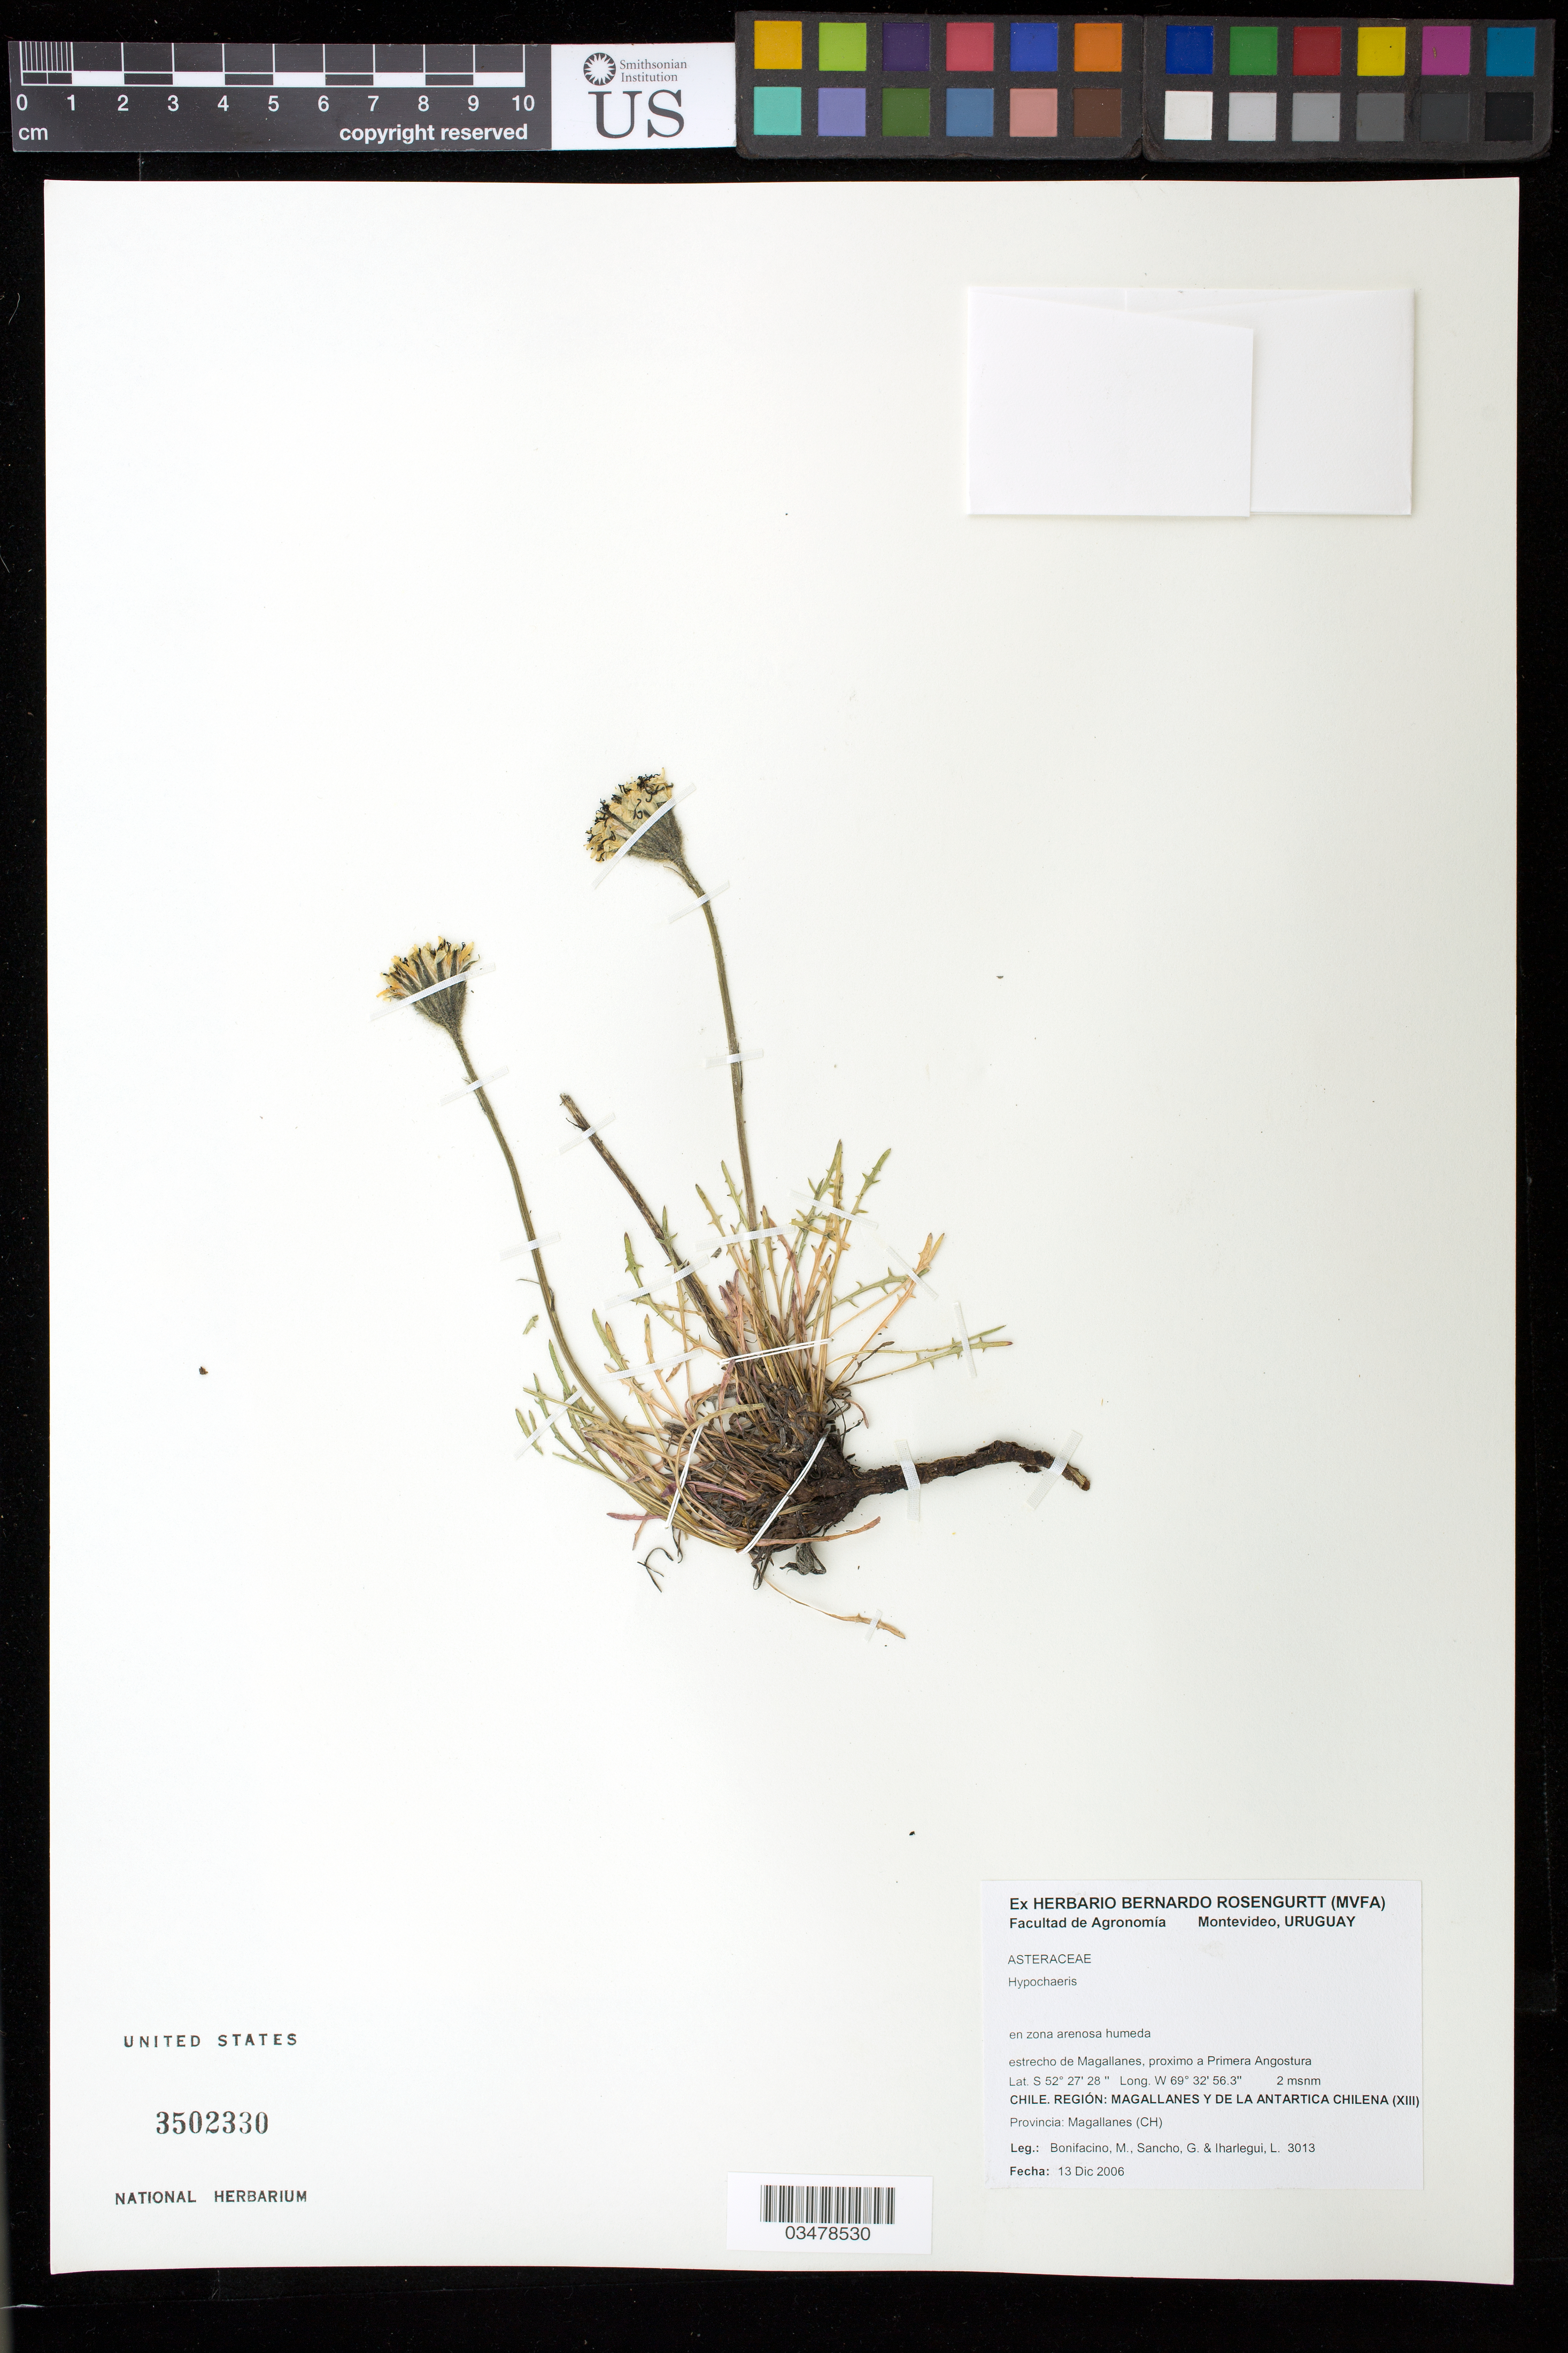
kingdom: Plantae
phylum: Tracheophyta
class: Magnoliopsida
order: Asterales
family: Asteraceae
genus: Hypochaeris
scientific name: Hypochaeris sp.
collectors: M. Bonifacino, G. Sancho & L. Iharlegui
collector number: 3013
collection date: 2006-12-13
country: Chile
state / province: Magallanes y de la Antártica Chilena (XII)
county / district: Magallanes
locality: Estrecho de Magallanes, proximo a Primera Angostura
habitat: En zona arenosa humeda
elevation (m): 2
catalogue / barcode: US 3502330